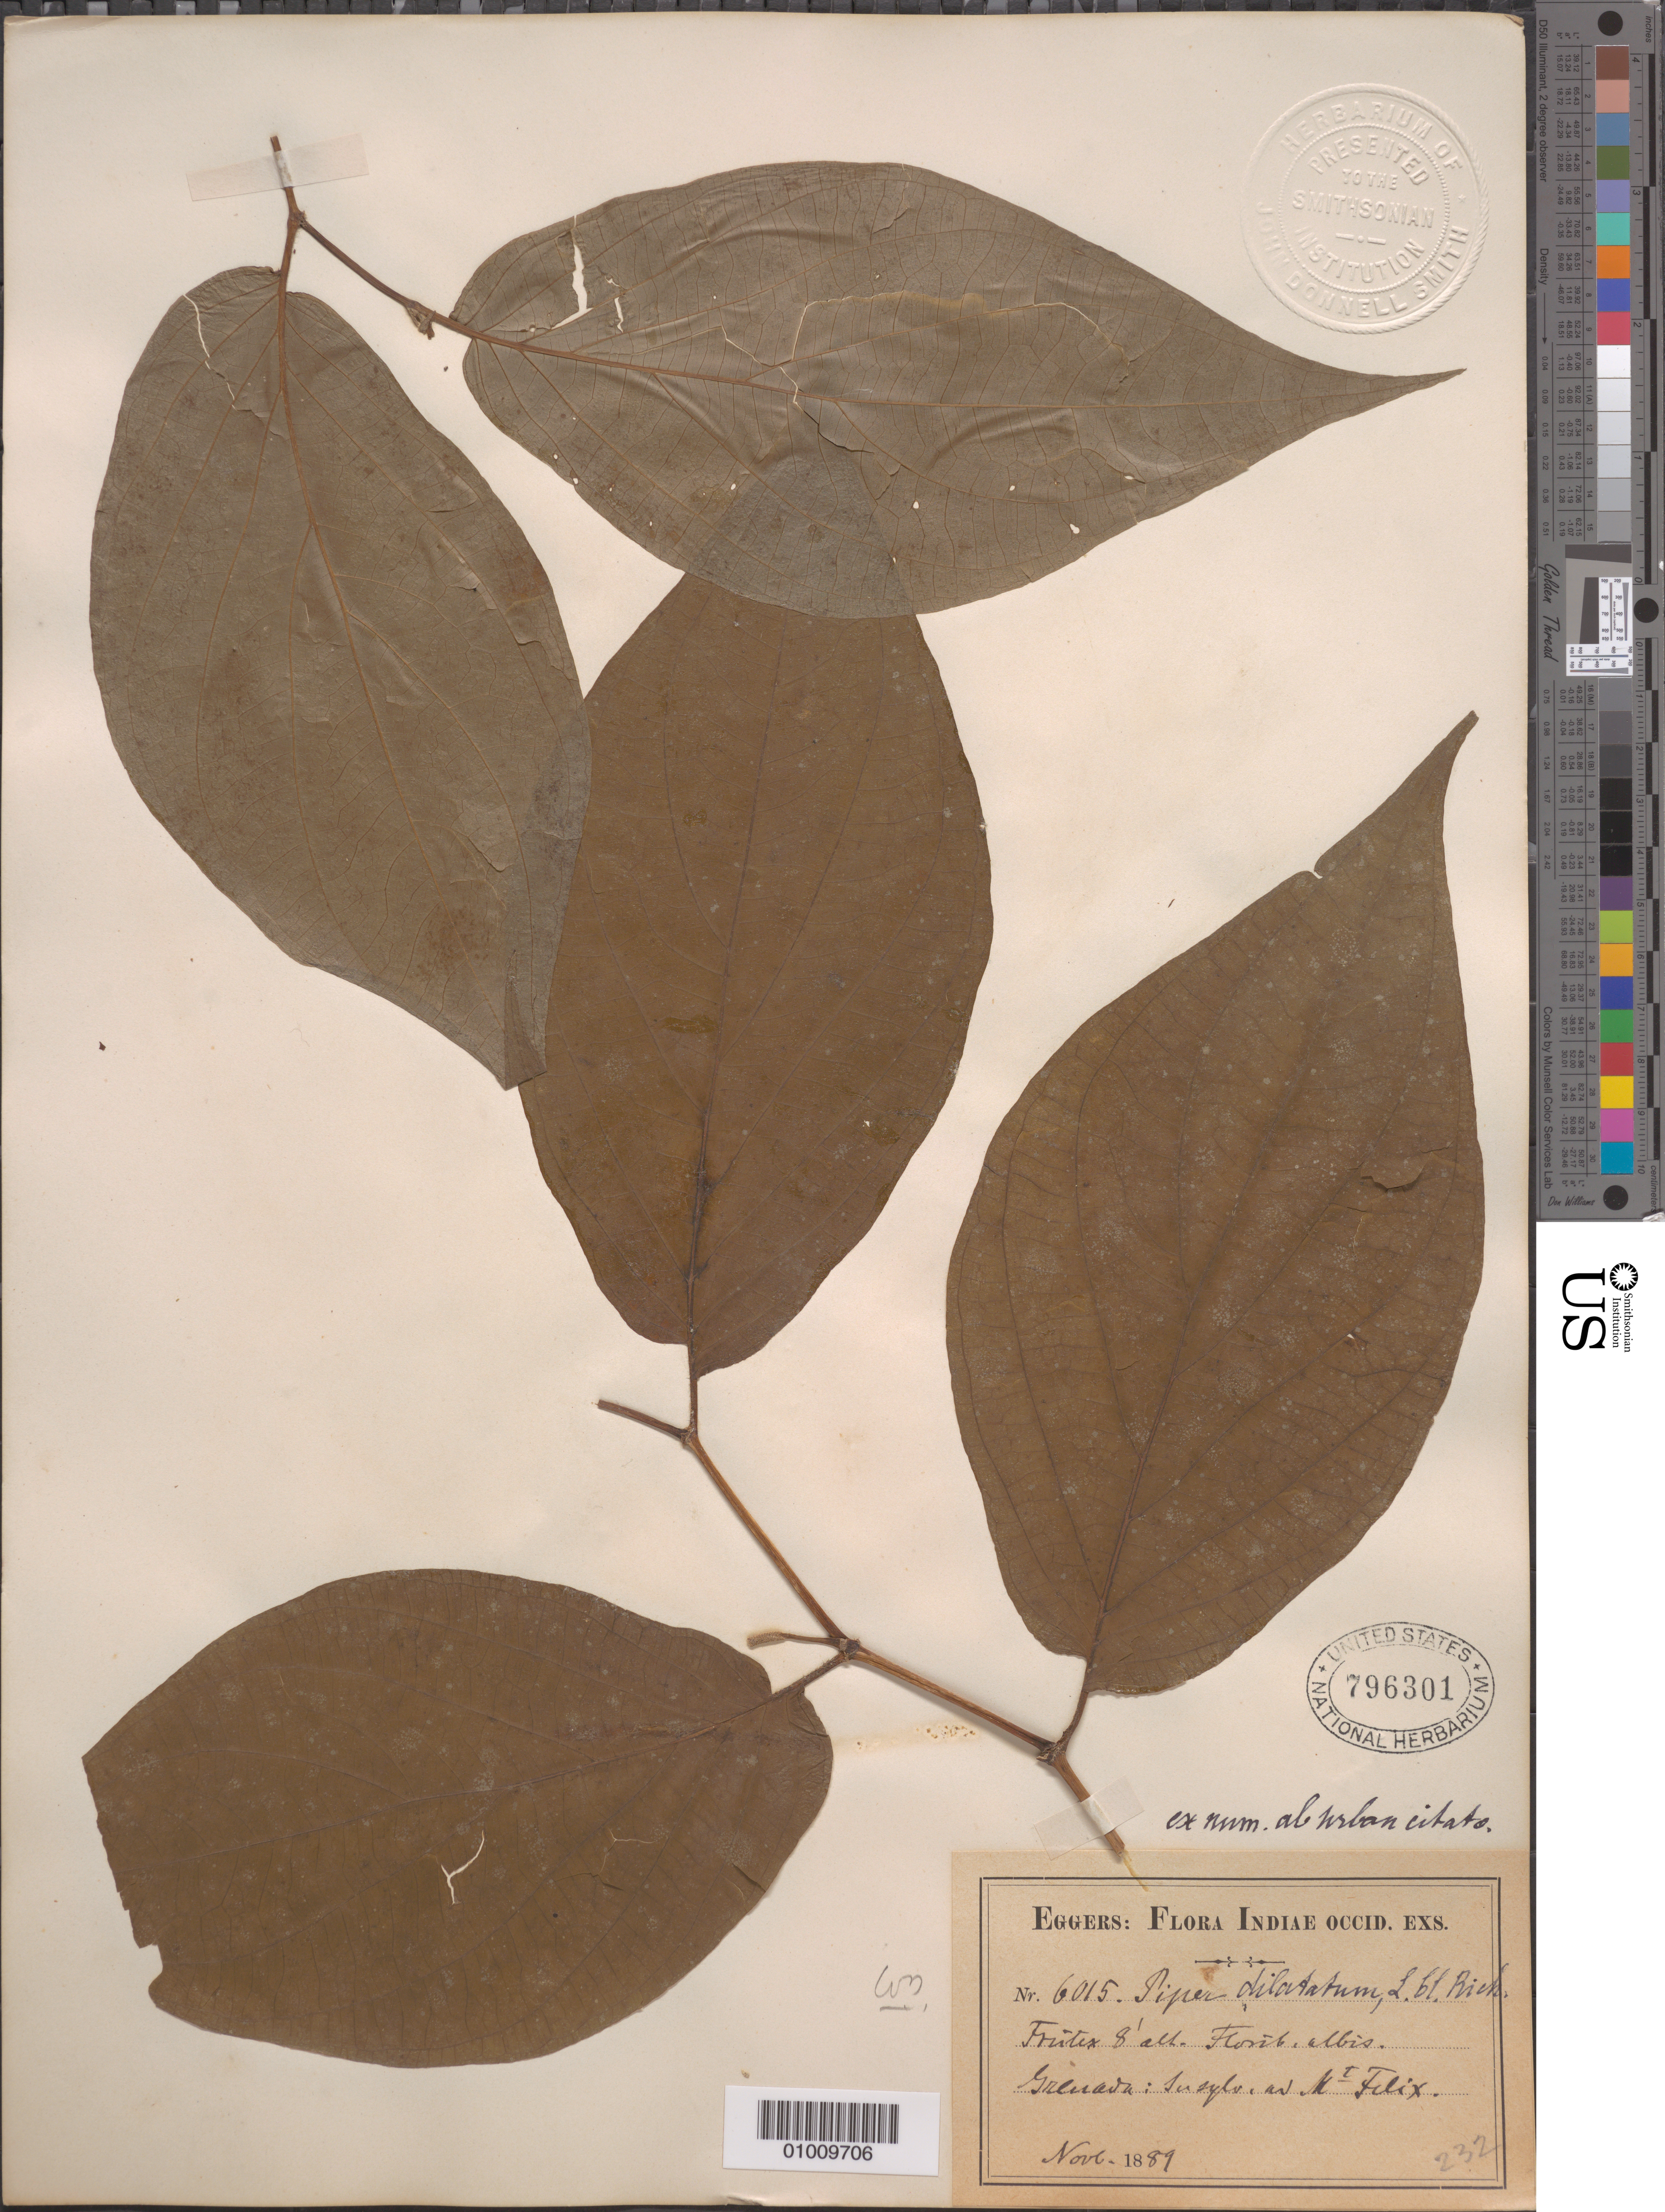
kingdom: Plantae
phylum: Tracheophyta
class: Magnoliopsida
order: Piperales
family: Piperaceae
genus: Piper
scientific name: Piper dilatatum var. dilatatum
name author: Rich.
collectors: H. F. A. von Eggers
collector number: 6015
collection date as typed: Nov 1889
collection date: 1889-11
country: Grenada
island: Grenada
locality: Mt Felix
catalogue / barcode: US 796301